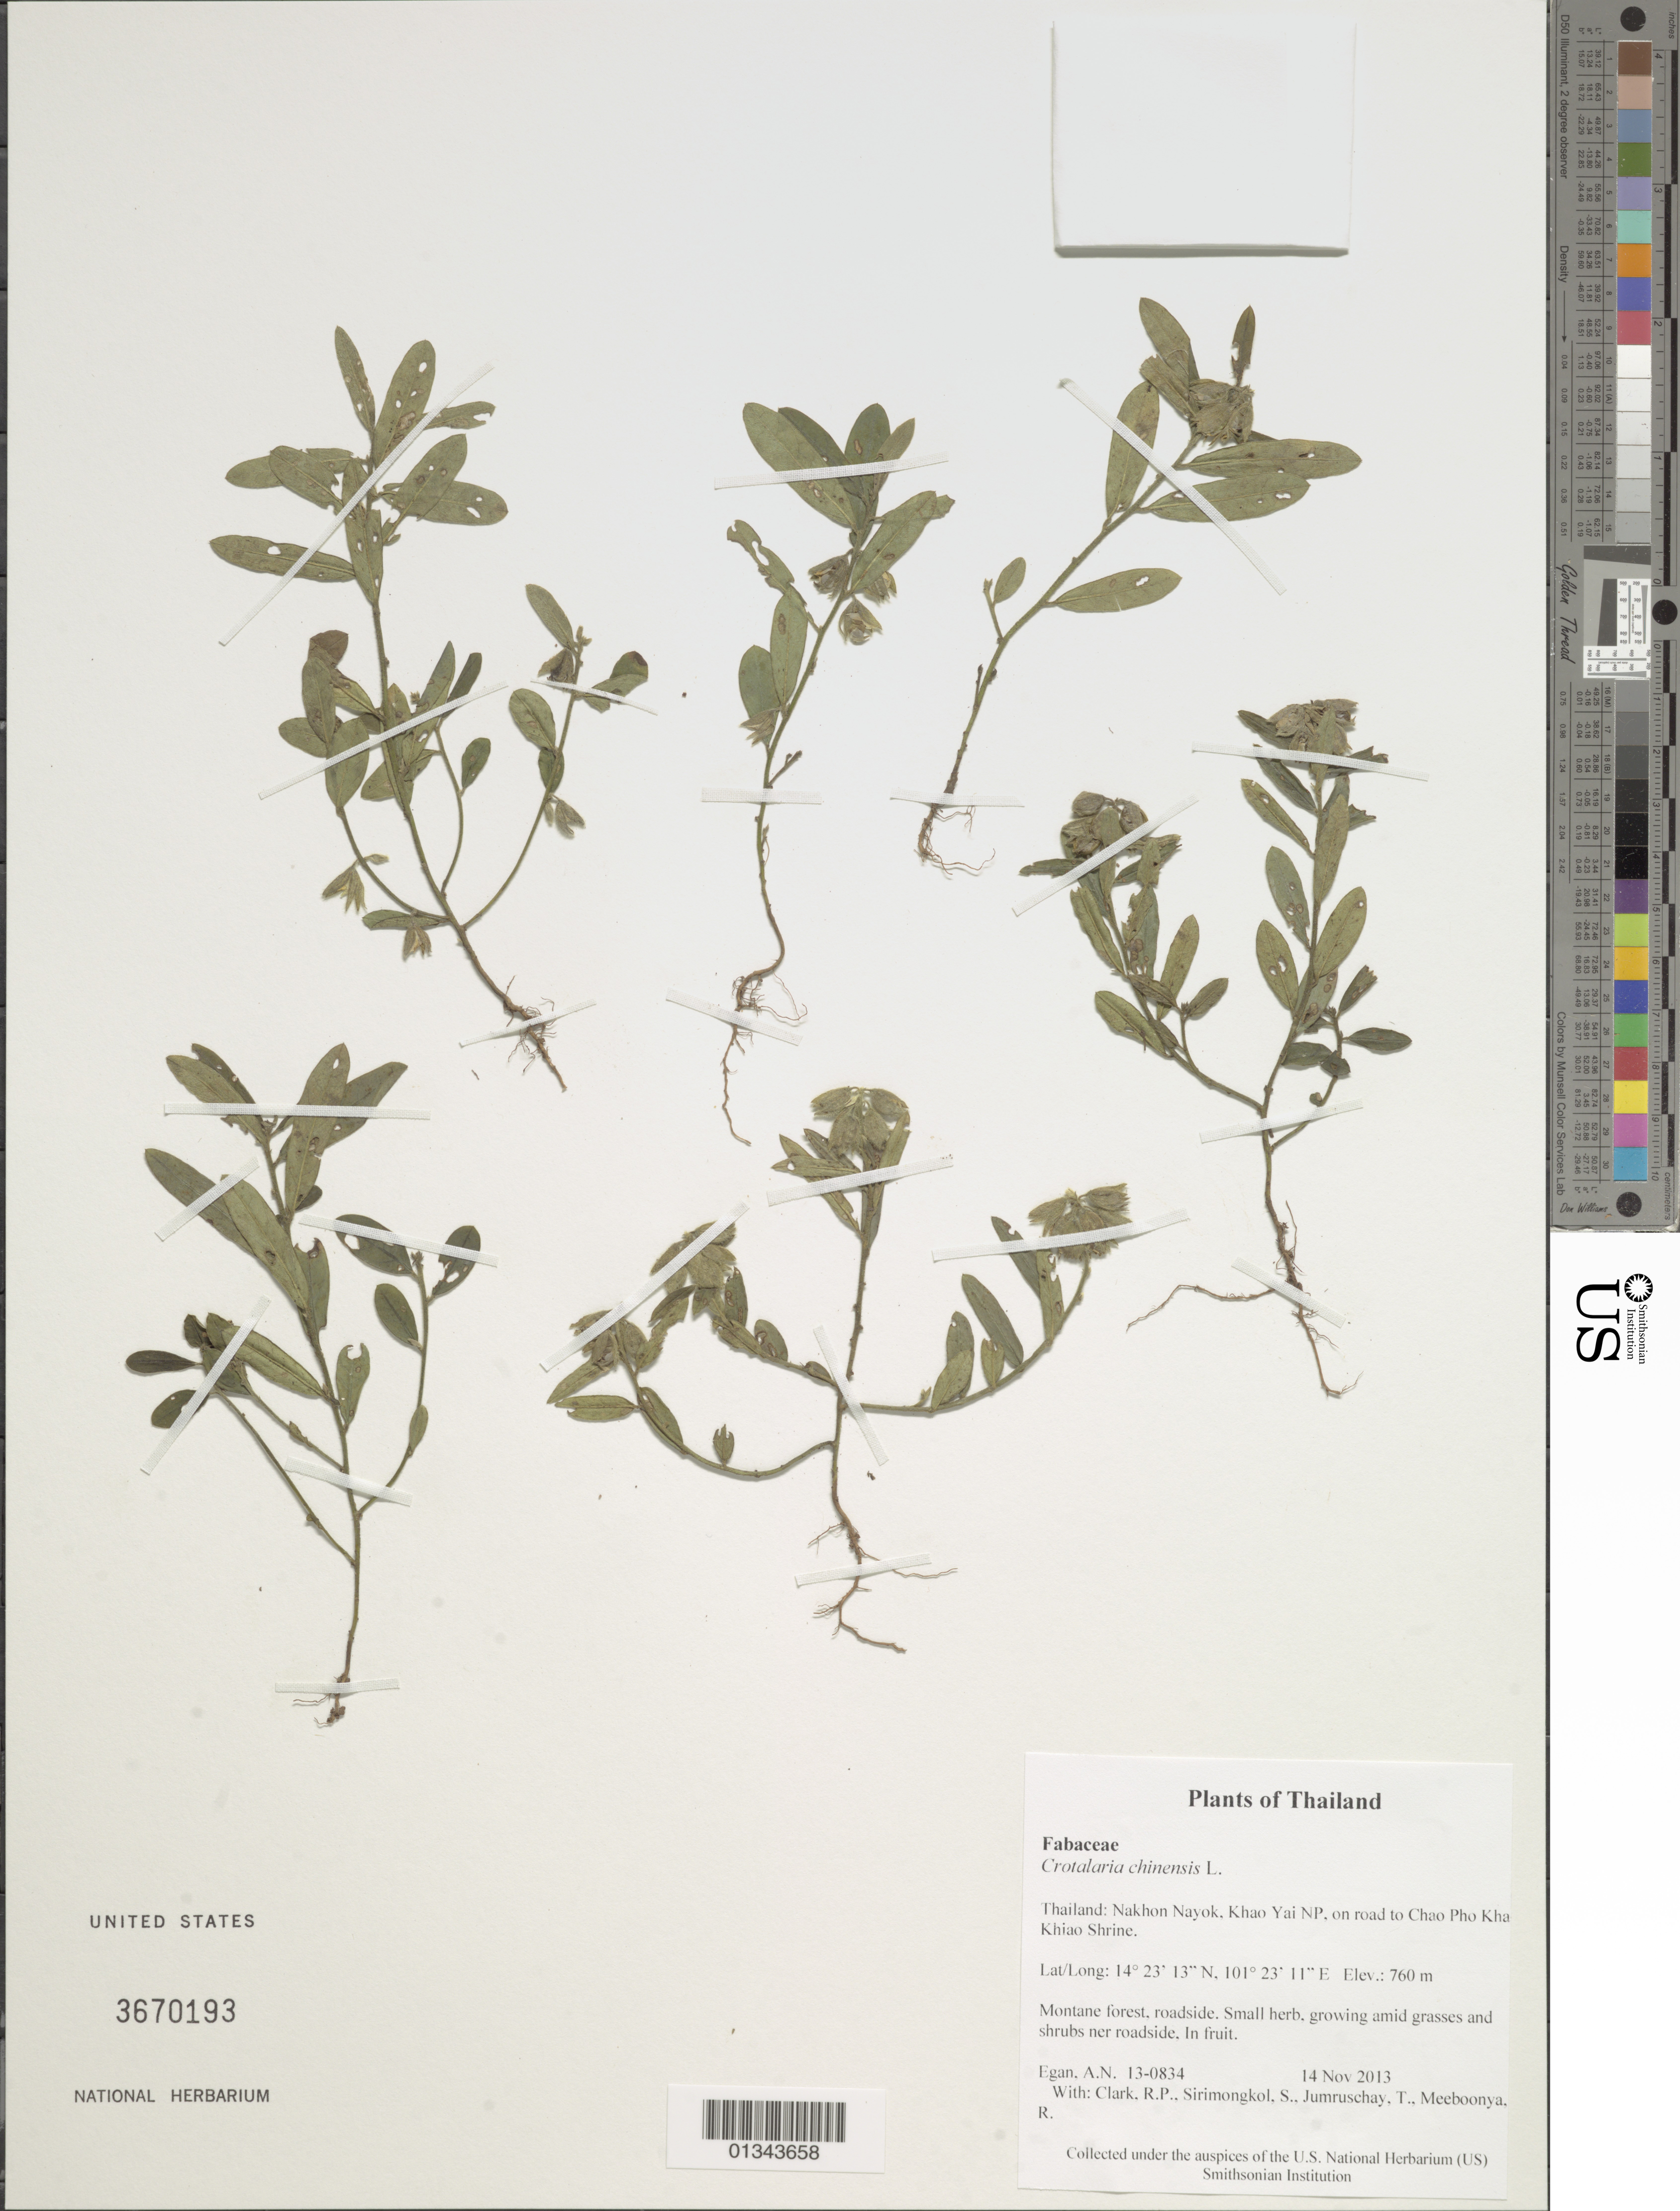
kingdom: Plantae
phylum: Tracheophyta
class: Magnoliopsida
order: Fabales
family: Fabaceae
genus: Crotalaria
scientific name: Crotalaria chinensis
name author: L.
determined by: Egan, Ashley N., (US), Smithsonian Institution - National Museum of Natural History (UNITED STATES)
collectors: A. N. Egan, R. P. Clark, S. Sirimongkol, T. Jumruschay & R. Meeboonya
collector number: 13-0834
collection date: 2013-11-14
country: Thailand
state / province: Nakhon Nayok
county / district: Mueang Nakhon Nayok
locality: Khao Yai NP, on road to Chao Pho Khao Khiao Shrine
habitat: Montane forest, roadside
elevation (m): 760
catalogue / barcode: US 3670193